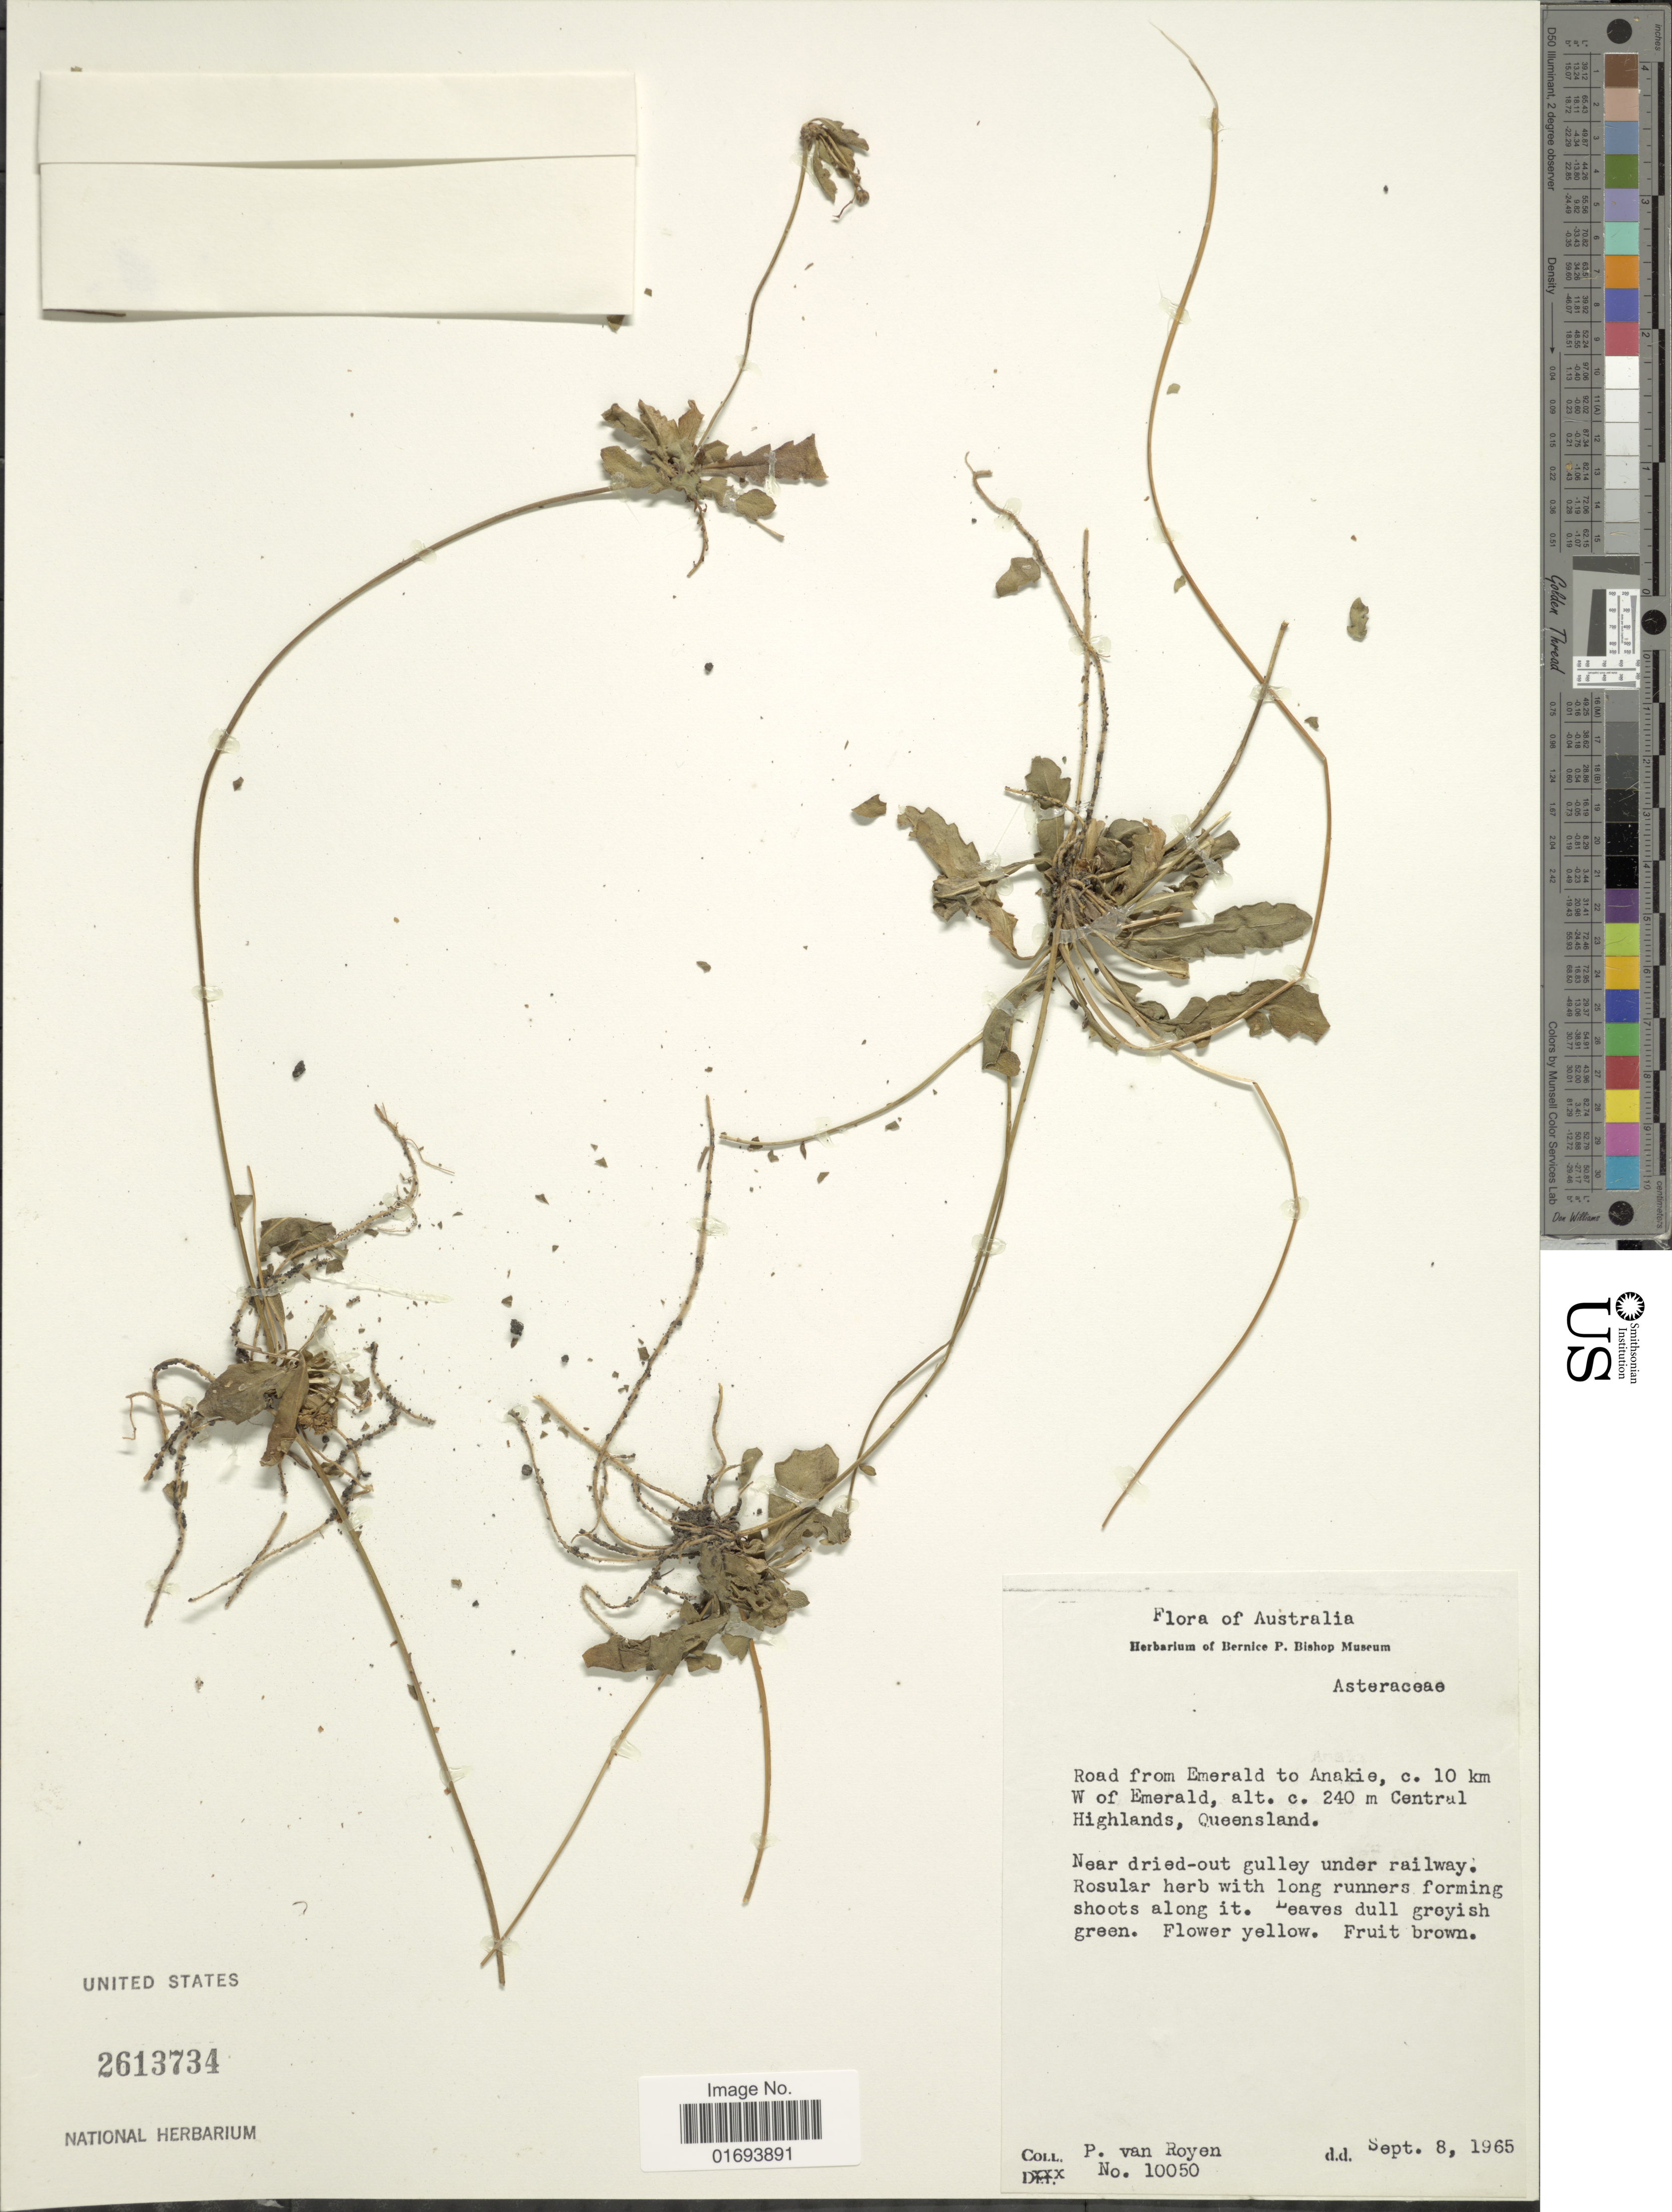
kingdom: Plantae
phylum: Tracheophyta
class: Magnoliopsida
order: Asterales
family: Asteraceae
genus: Brachyscome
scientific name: Brachyscome sp.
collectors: P. van Royen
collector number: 10050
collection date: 1965-09-08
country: Australia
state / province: Queensland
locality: Australia. Road from Emerald to Anakie, c. 10 km W of Emerald, Central Highlands, Queensland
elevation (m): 240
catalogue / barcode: US 2613734